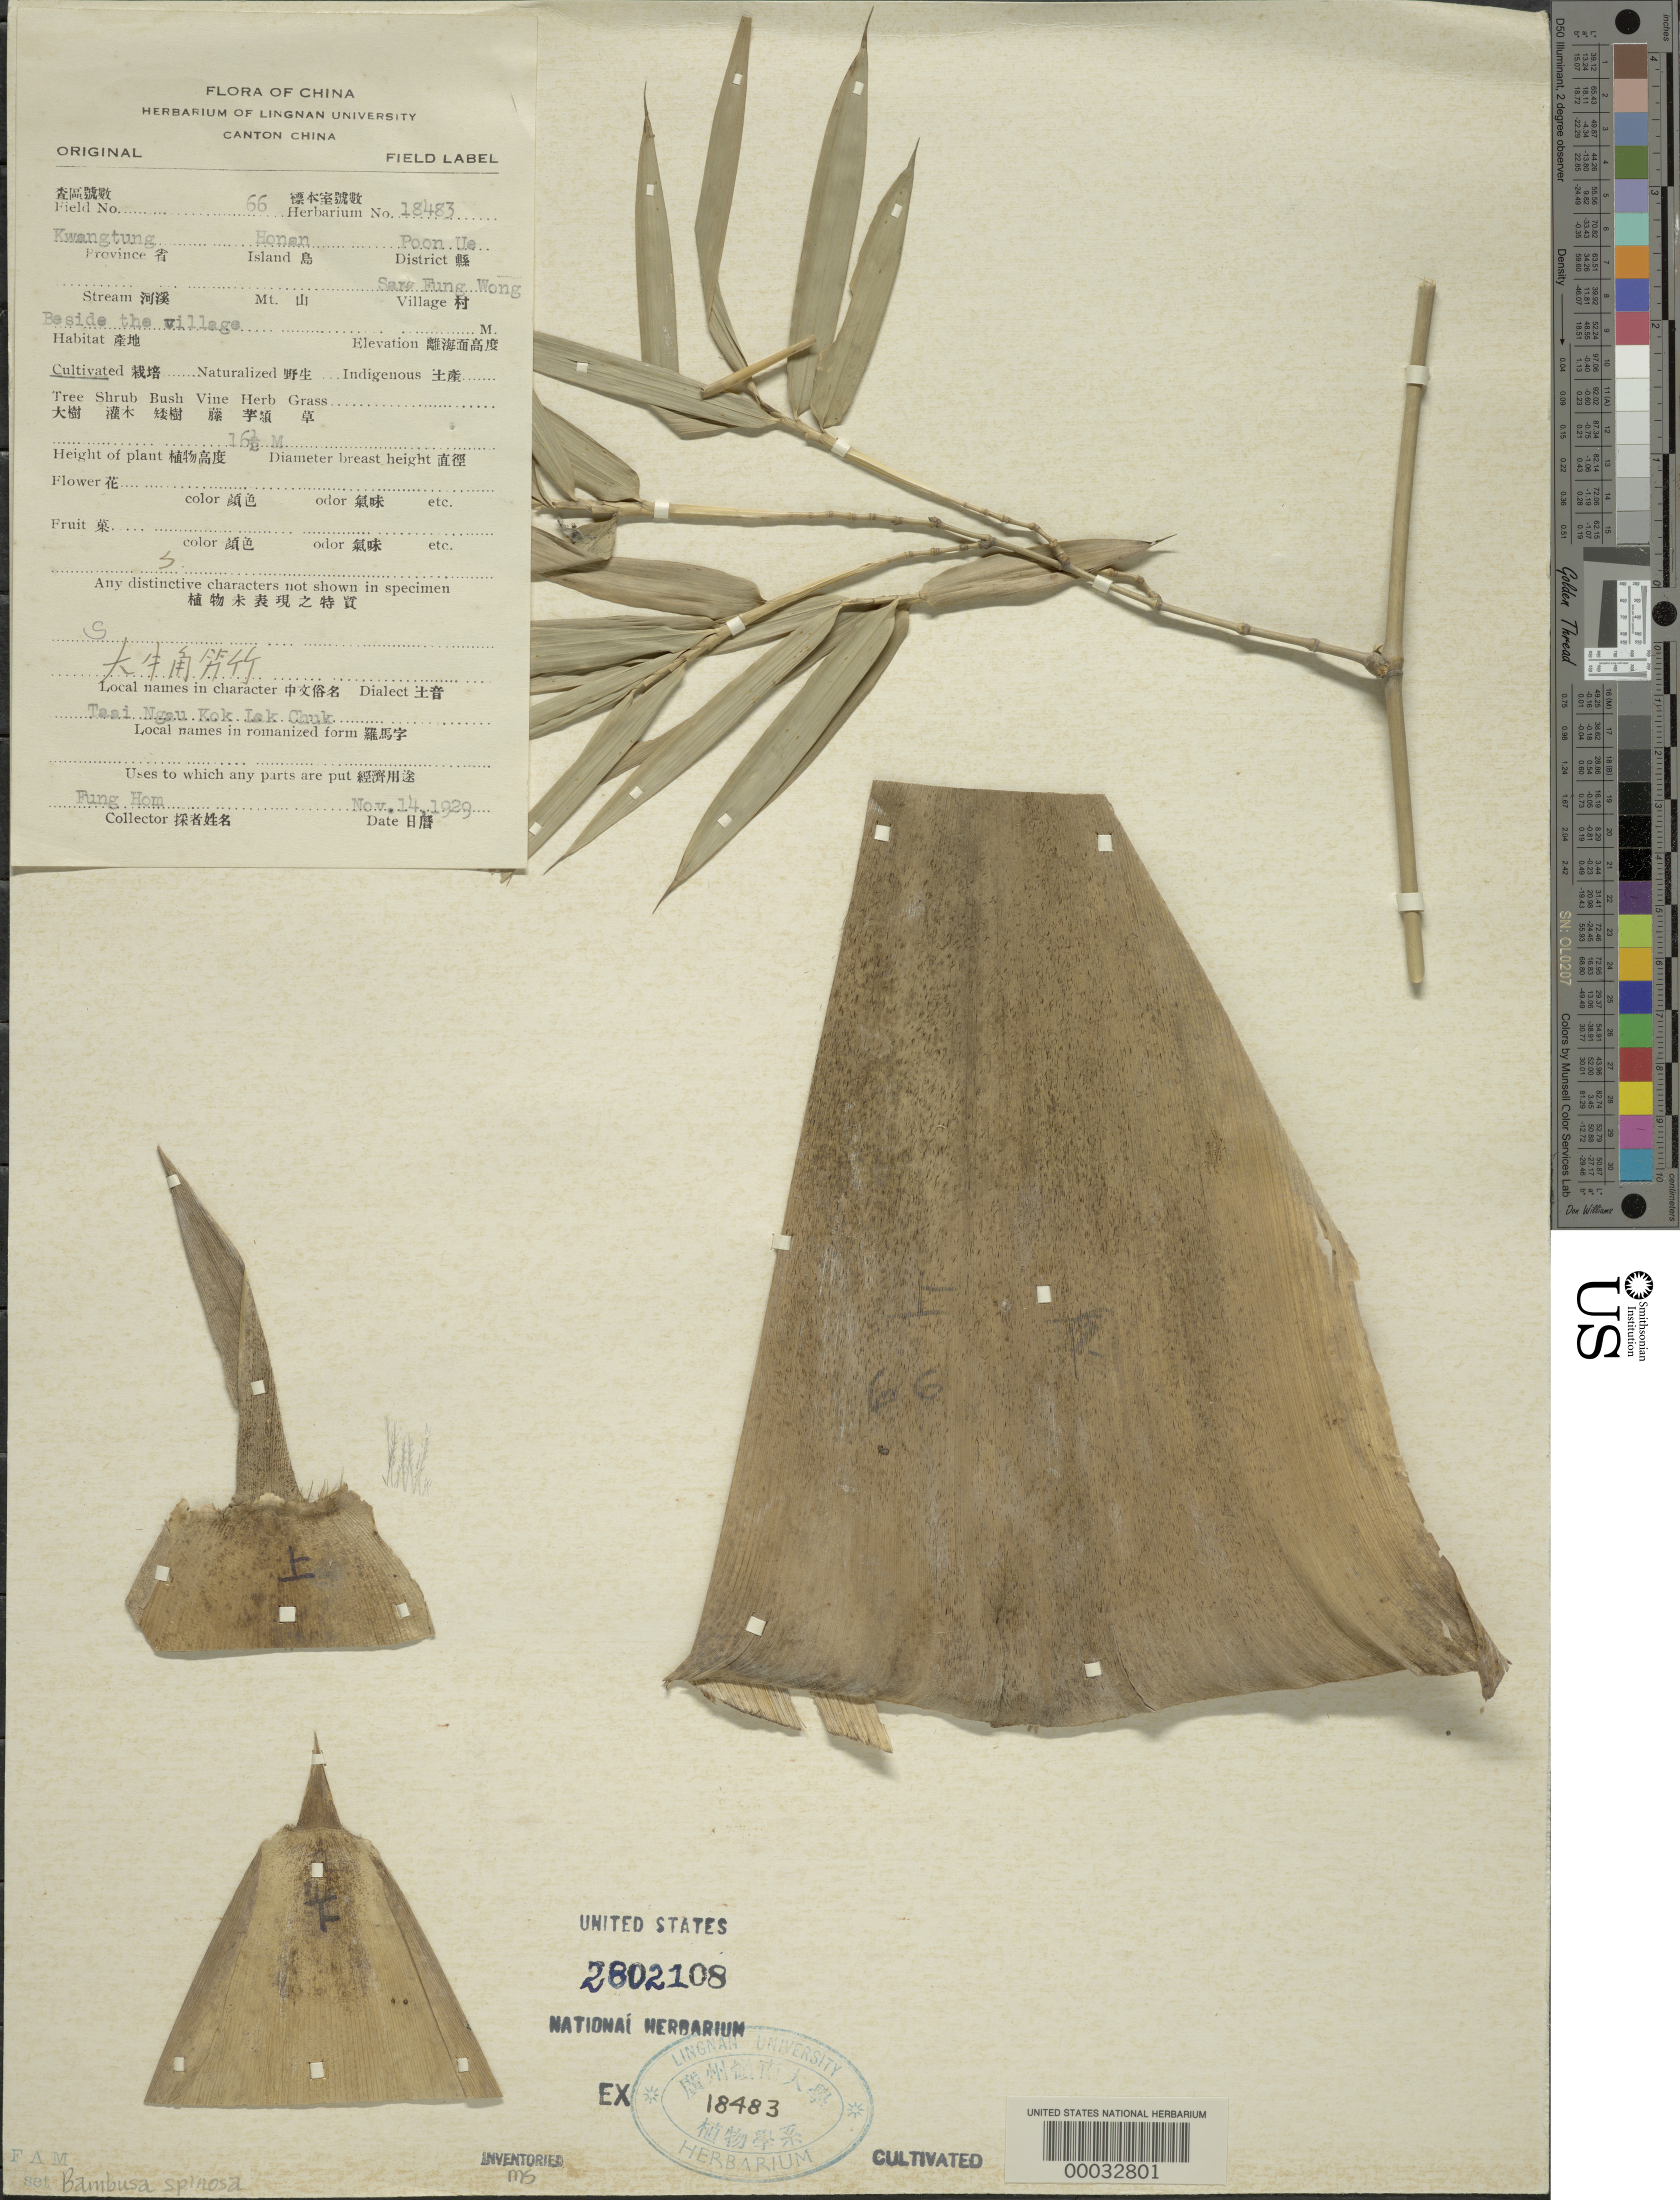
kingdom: Plantae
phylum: Tracheophyta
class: Liliopsida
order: Poales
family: Poaceae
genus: Bambusa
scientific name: Bambusa spinosa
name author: Roxb.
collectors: H. L. Fung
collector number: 66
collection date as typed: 14 Nov 1929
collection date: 1929-11-14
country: China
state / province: Guangdong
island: Honam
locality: Poon Ue, Sarr Fung Wong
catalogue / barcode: US 2802108